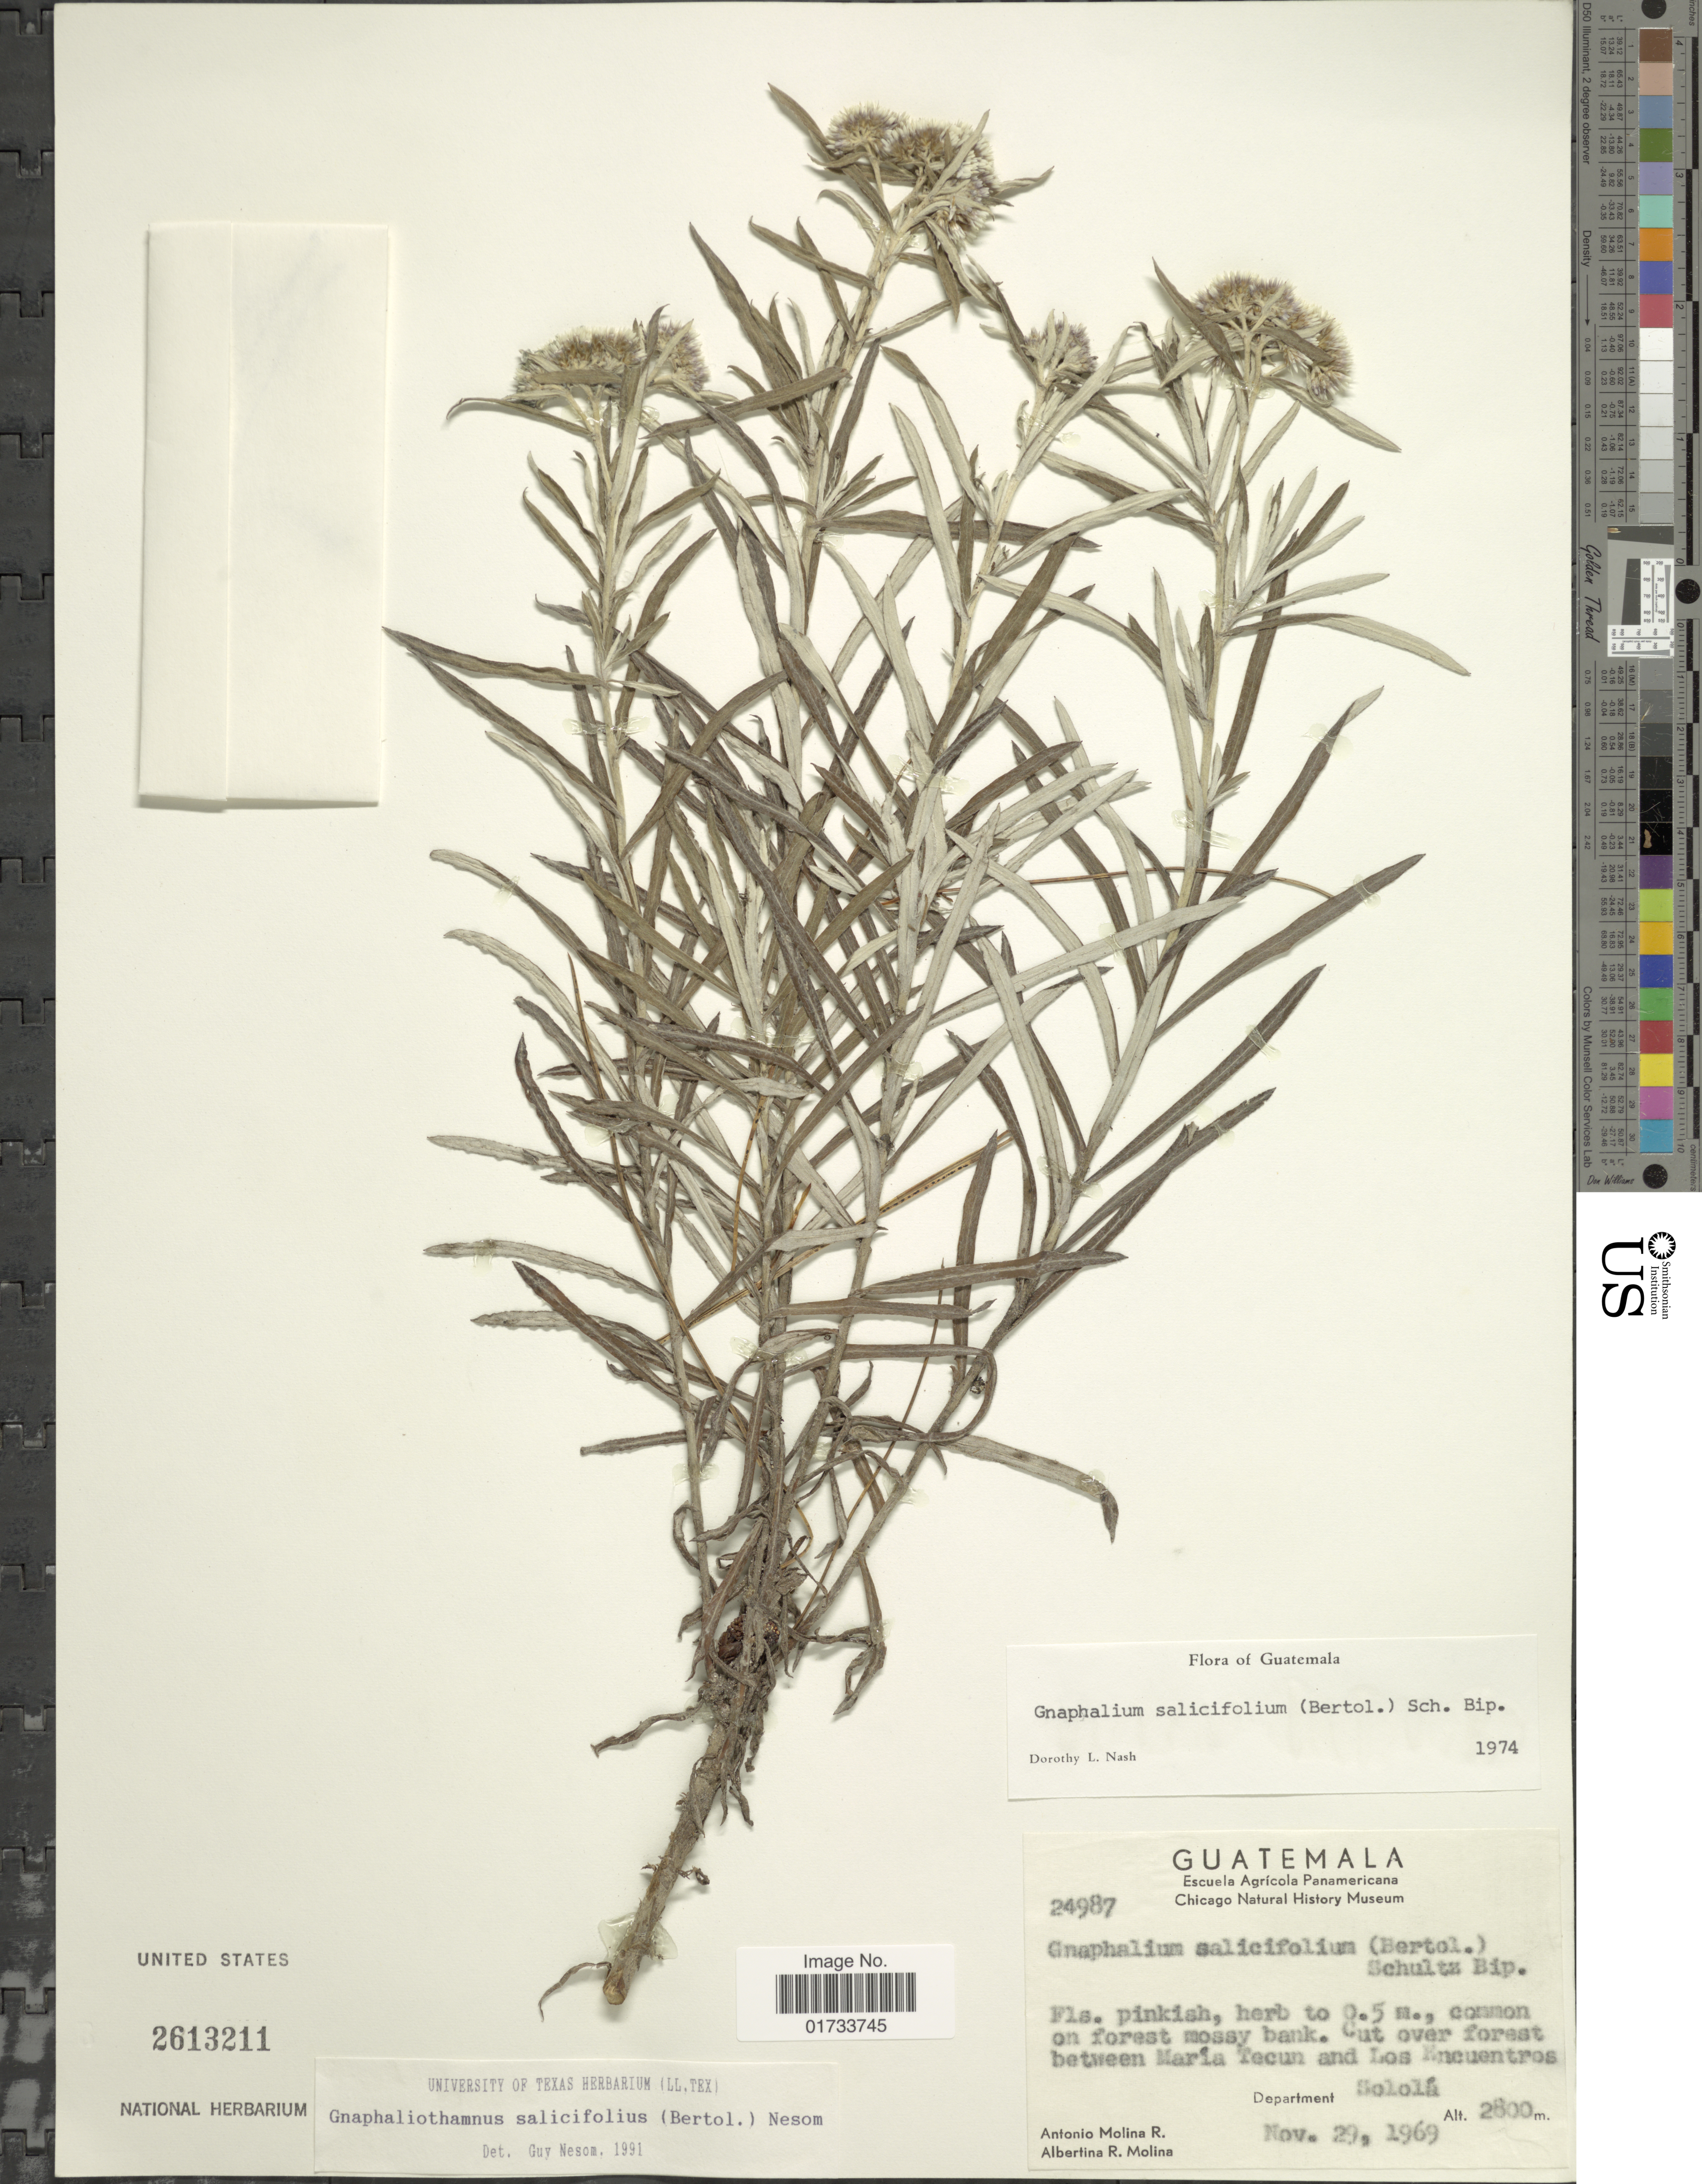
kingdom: Plantae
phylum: Tracheophyta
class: Magnoliopsida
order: Asterales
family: Asteraceae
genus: Chionolaena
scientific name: Chionolaena salicifolia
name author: (Bertol.) G.L. Nesom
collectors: A. Molina R. & A. R. Molina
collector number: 24987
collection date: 1969-11-29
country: Guatemala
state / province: Sololá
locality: Common on forest mossy bank, cut over forest between María Tecun and Los Encuentros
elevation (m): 2800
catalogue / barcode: US 2613211